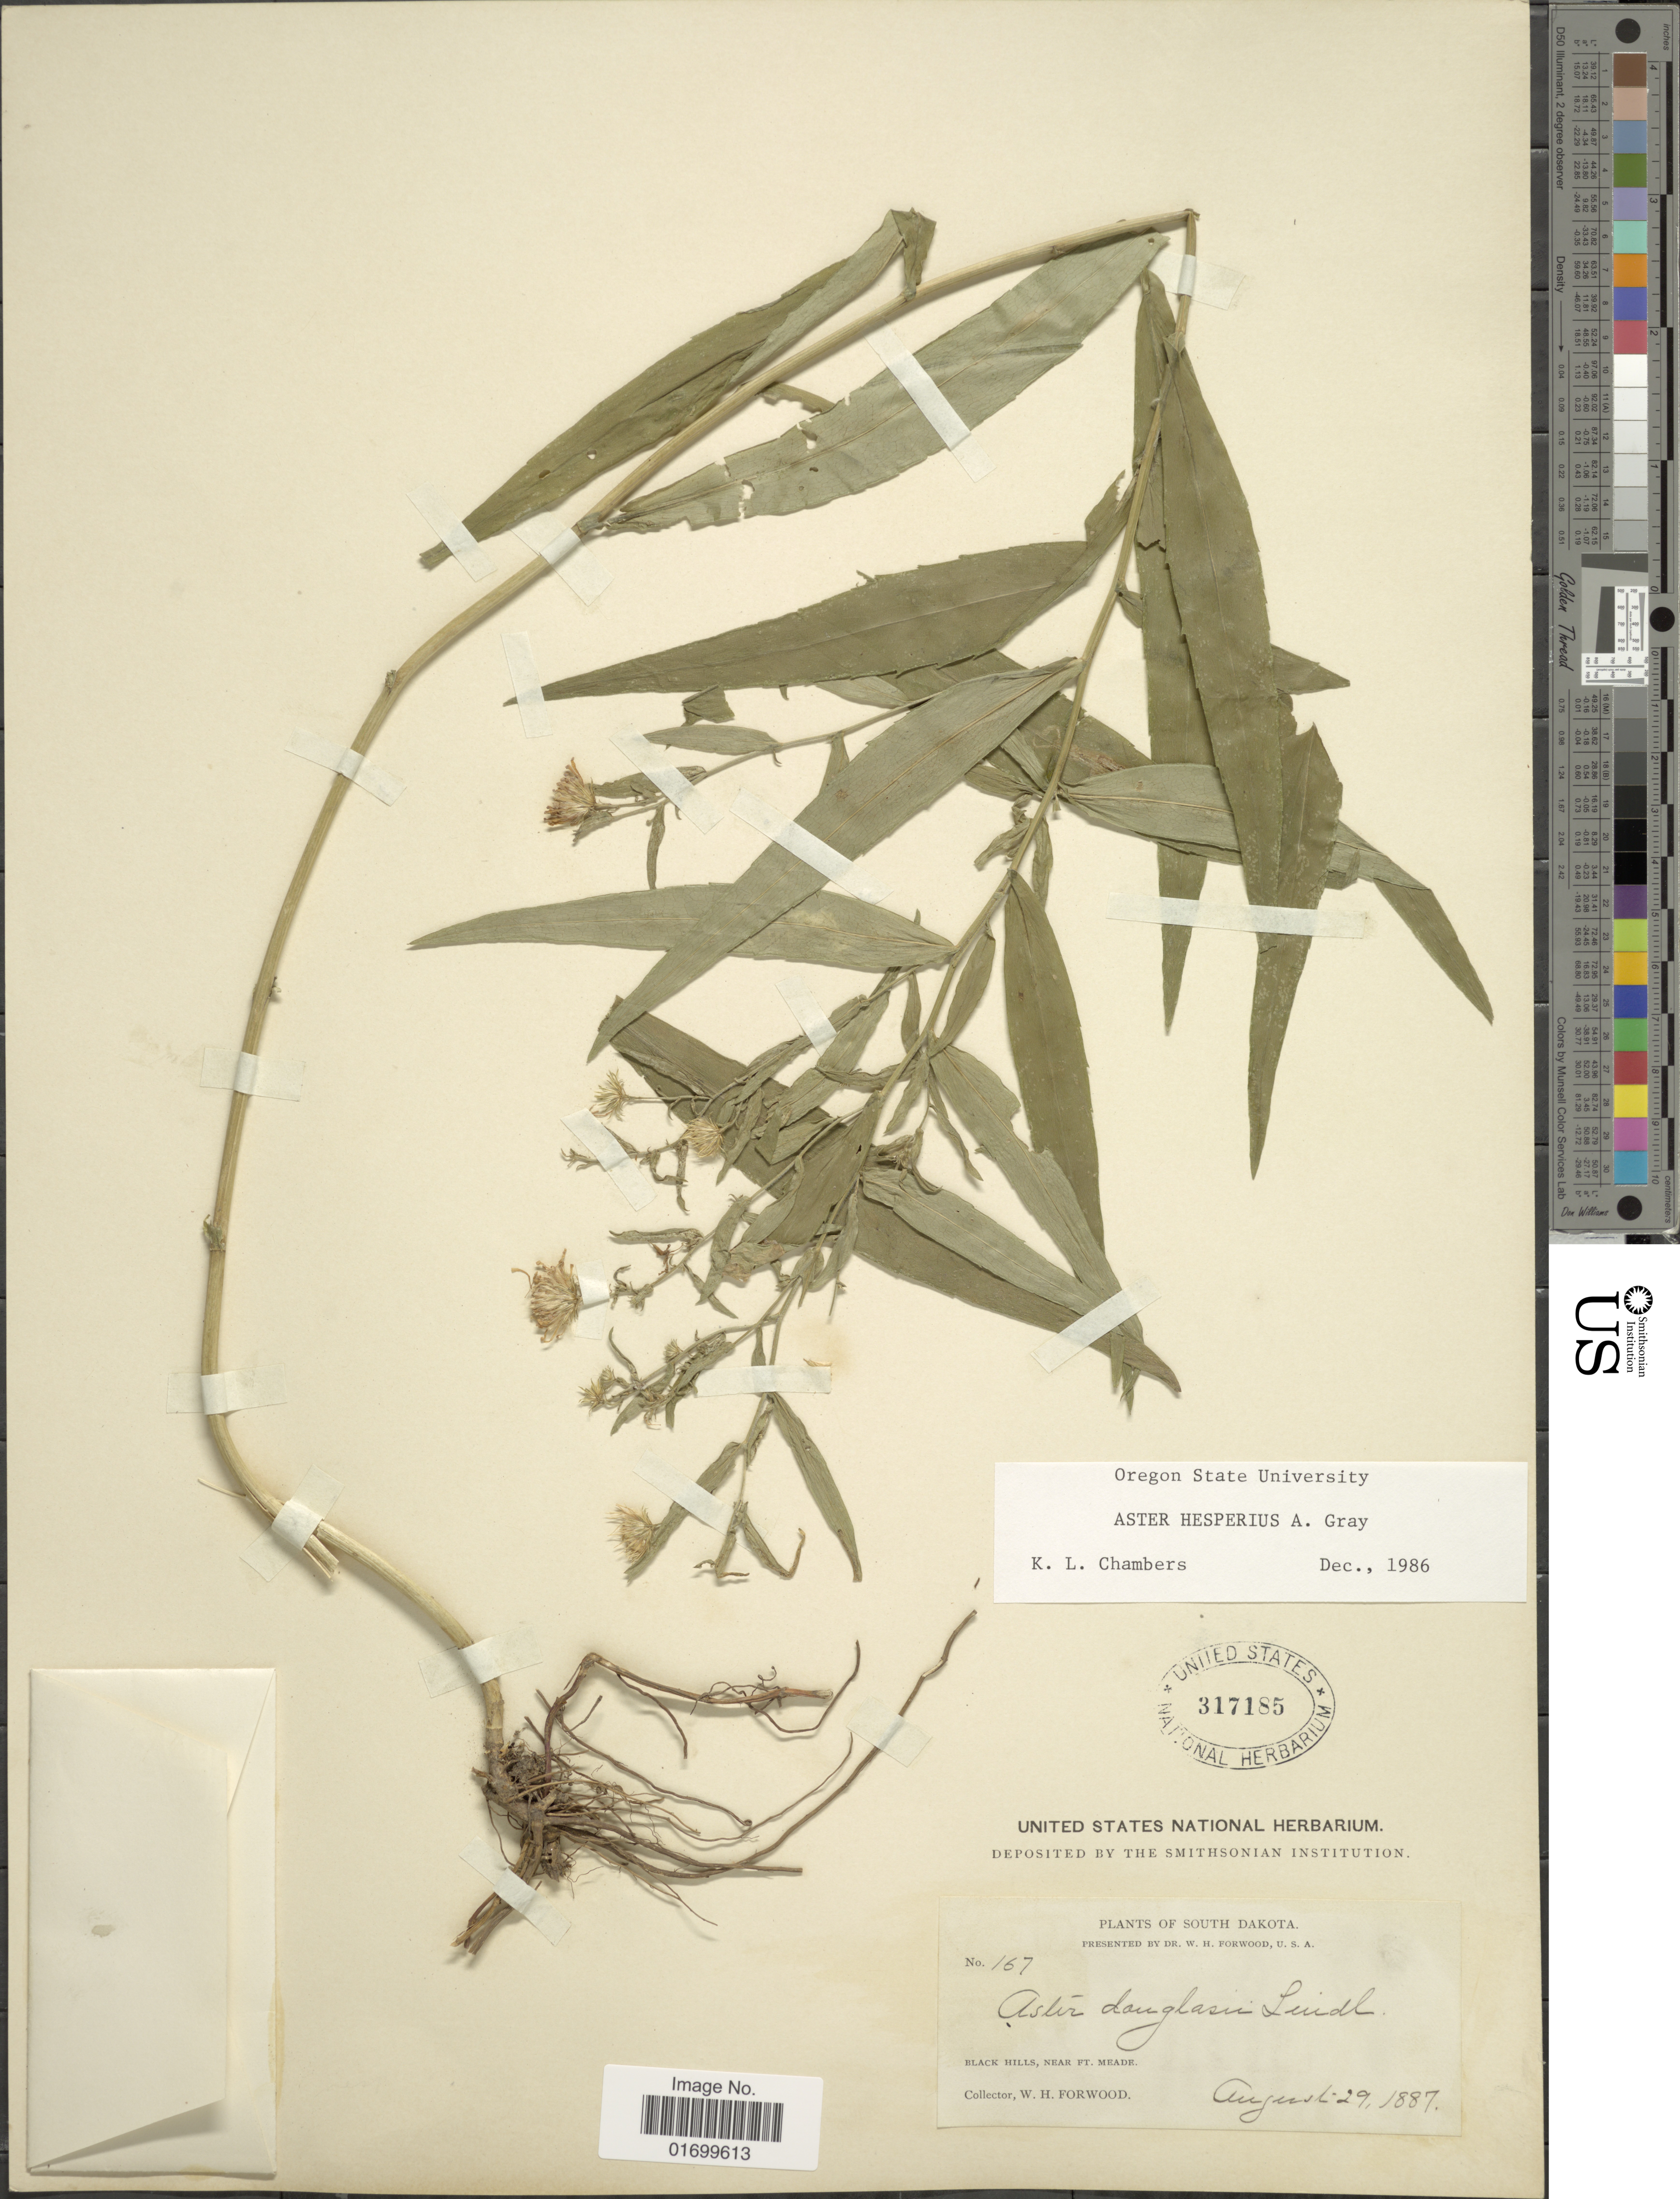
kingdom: Plantae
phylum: Tracheophyta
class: Magnoliopsida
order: Asterales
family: Asteraceae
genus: Symphyotrichum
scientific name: Symphyotrichum hesperium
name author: (A. Gray) Á. Löve & D. Löve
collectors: W. Forwood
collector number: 167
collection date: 1887-08-29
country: United States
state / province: South Dakota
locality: Black Hills, near Ft. Meade.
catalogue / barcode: US 317185